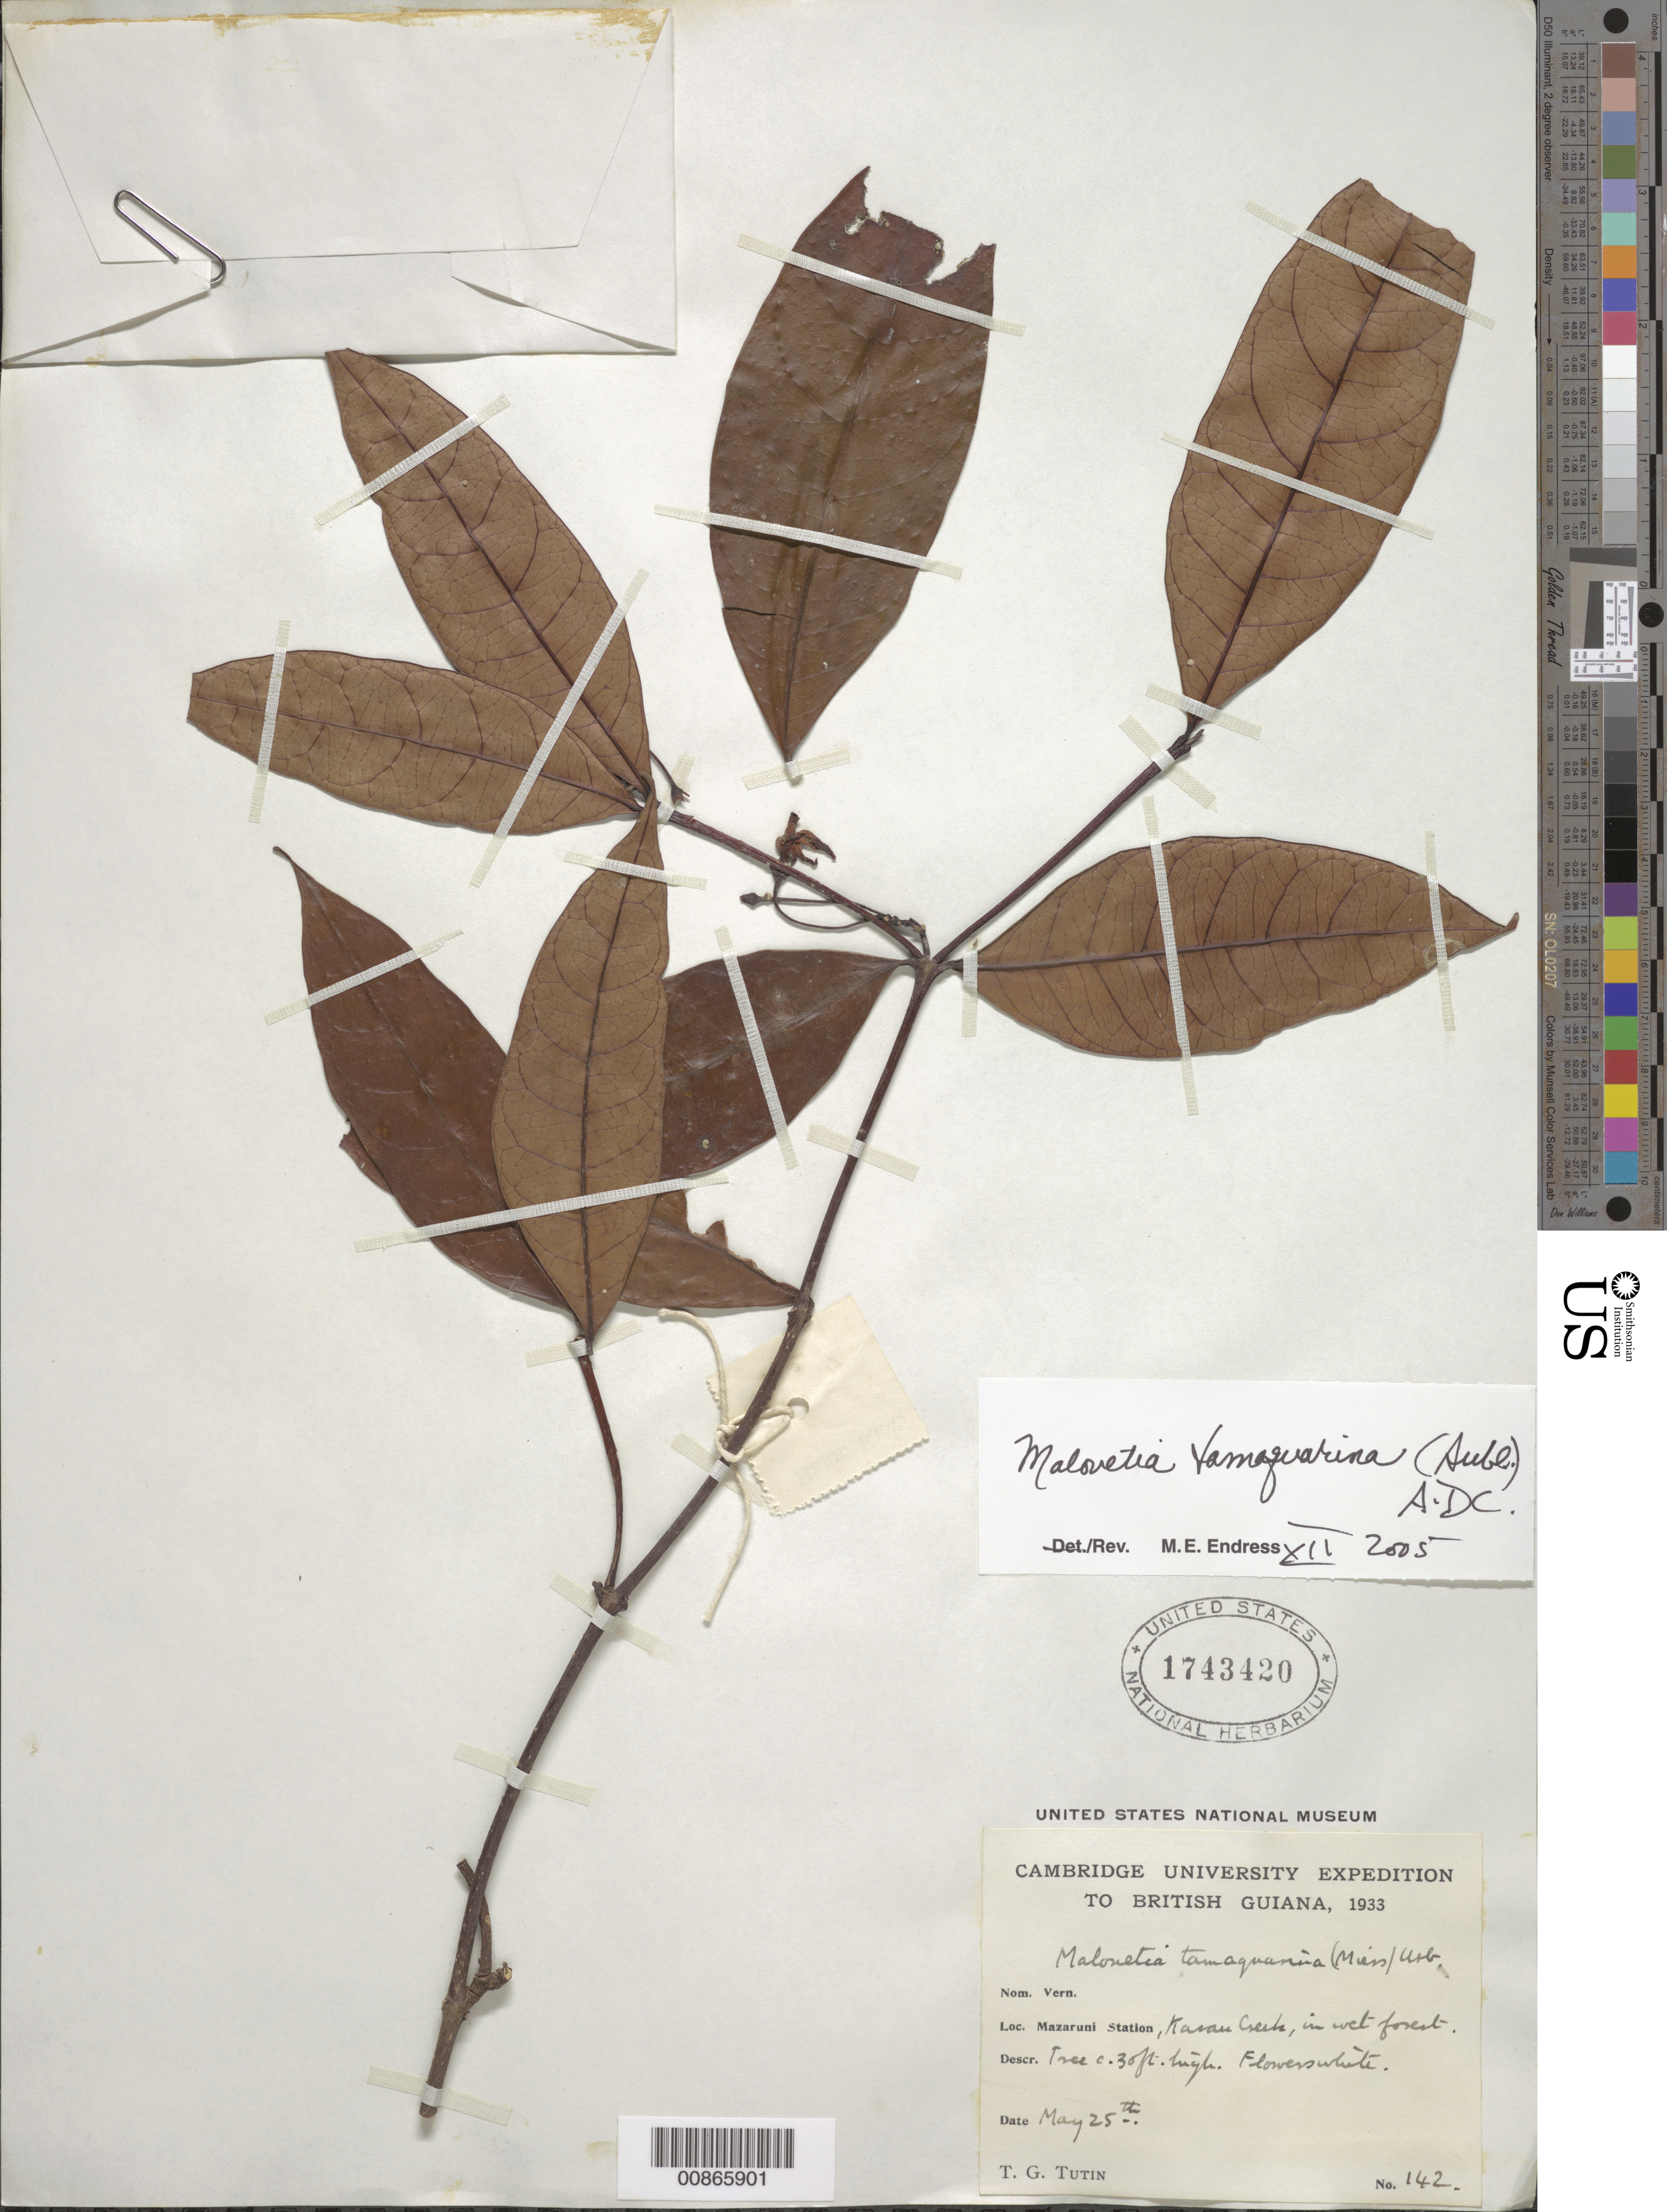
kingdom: Plantae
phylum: Tracheophyta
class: Magnoliopsida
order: Gentianales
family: Apocynaceae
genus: Malouetia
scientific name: Malouetia tamaquarina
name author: (Aubl.) A. DC.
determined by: Endress, Mary E.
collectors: T. G. Tutin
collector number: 142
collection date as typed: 25-May-33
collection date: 1933-05-25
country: Guyana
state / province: Cuyuni-Mazaruni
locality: Mazaruni Station, Karau Creek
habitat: Wet forest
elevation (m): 30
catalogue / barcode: US 1743420